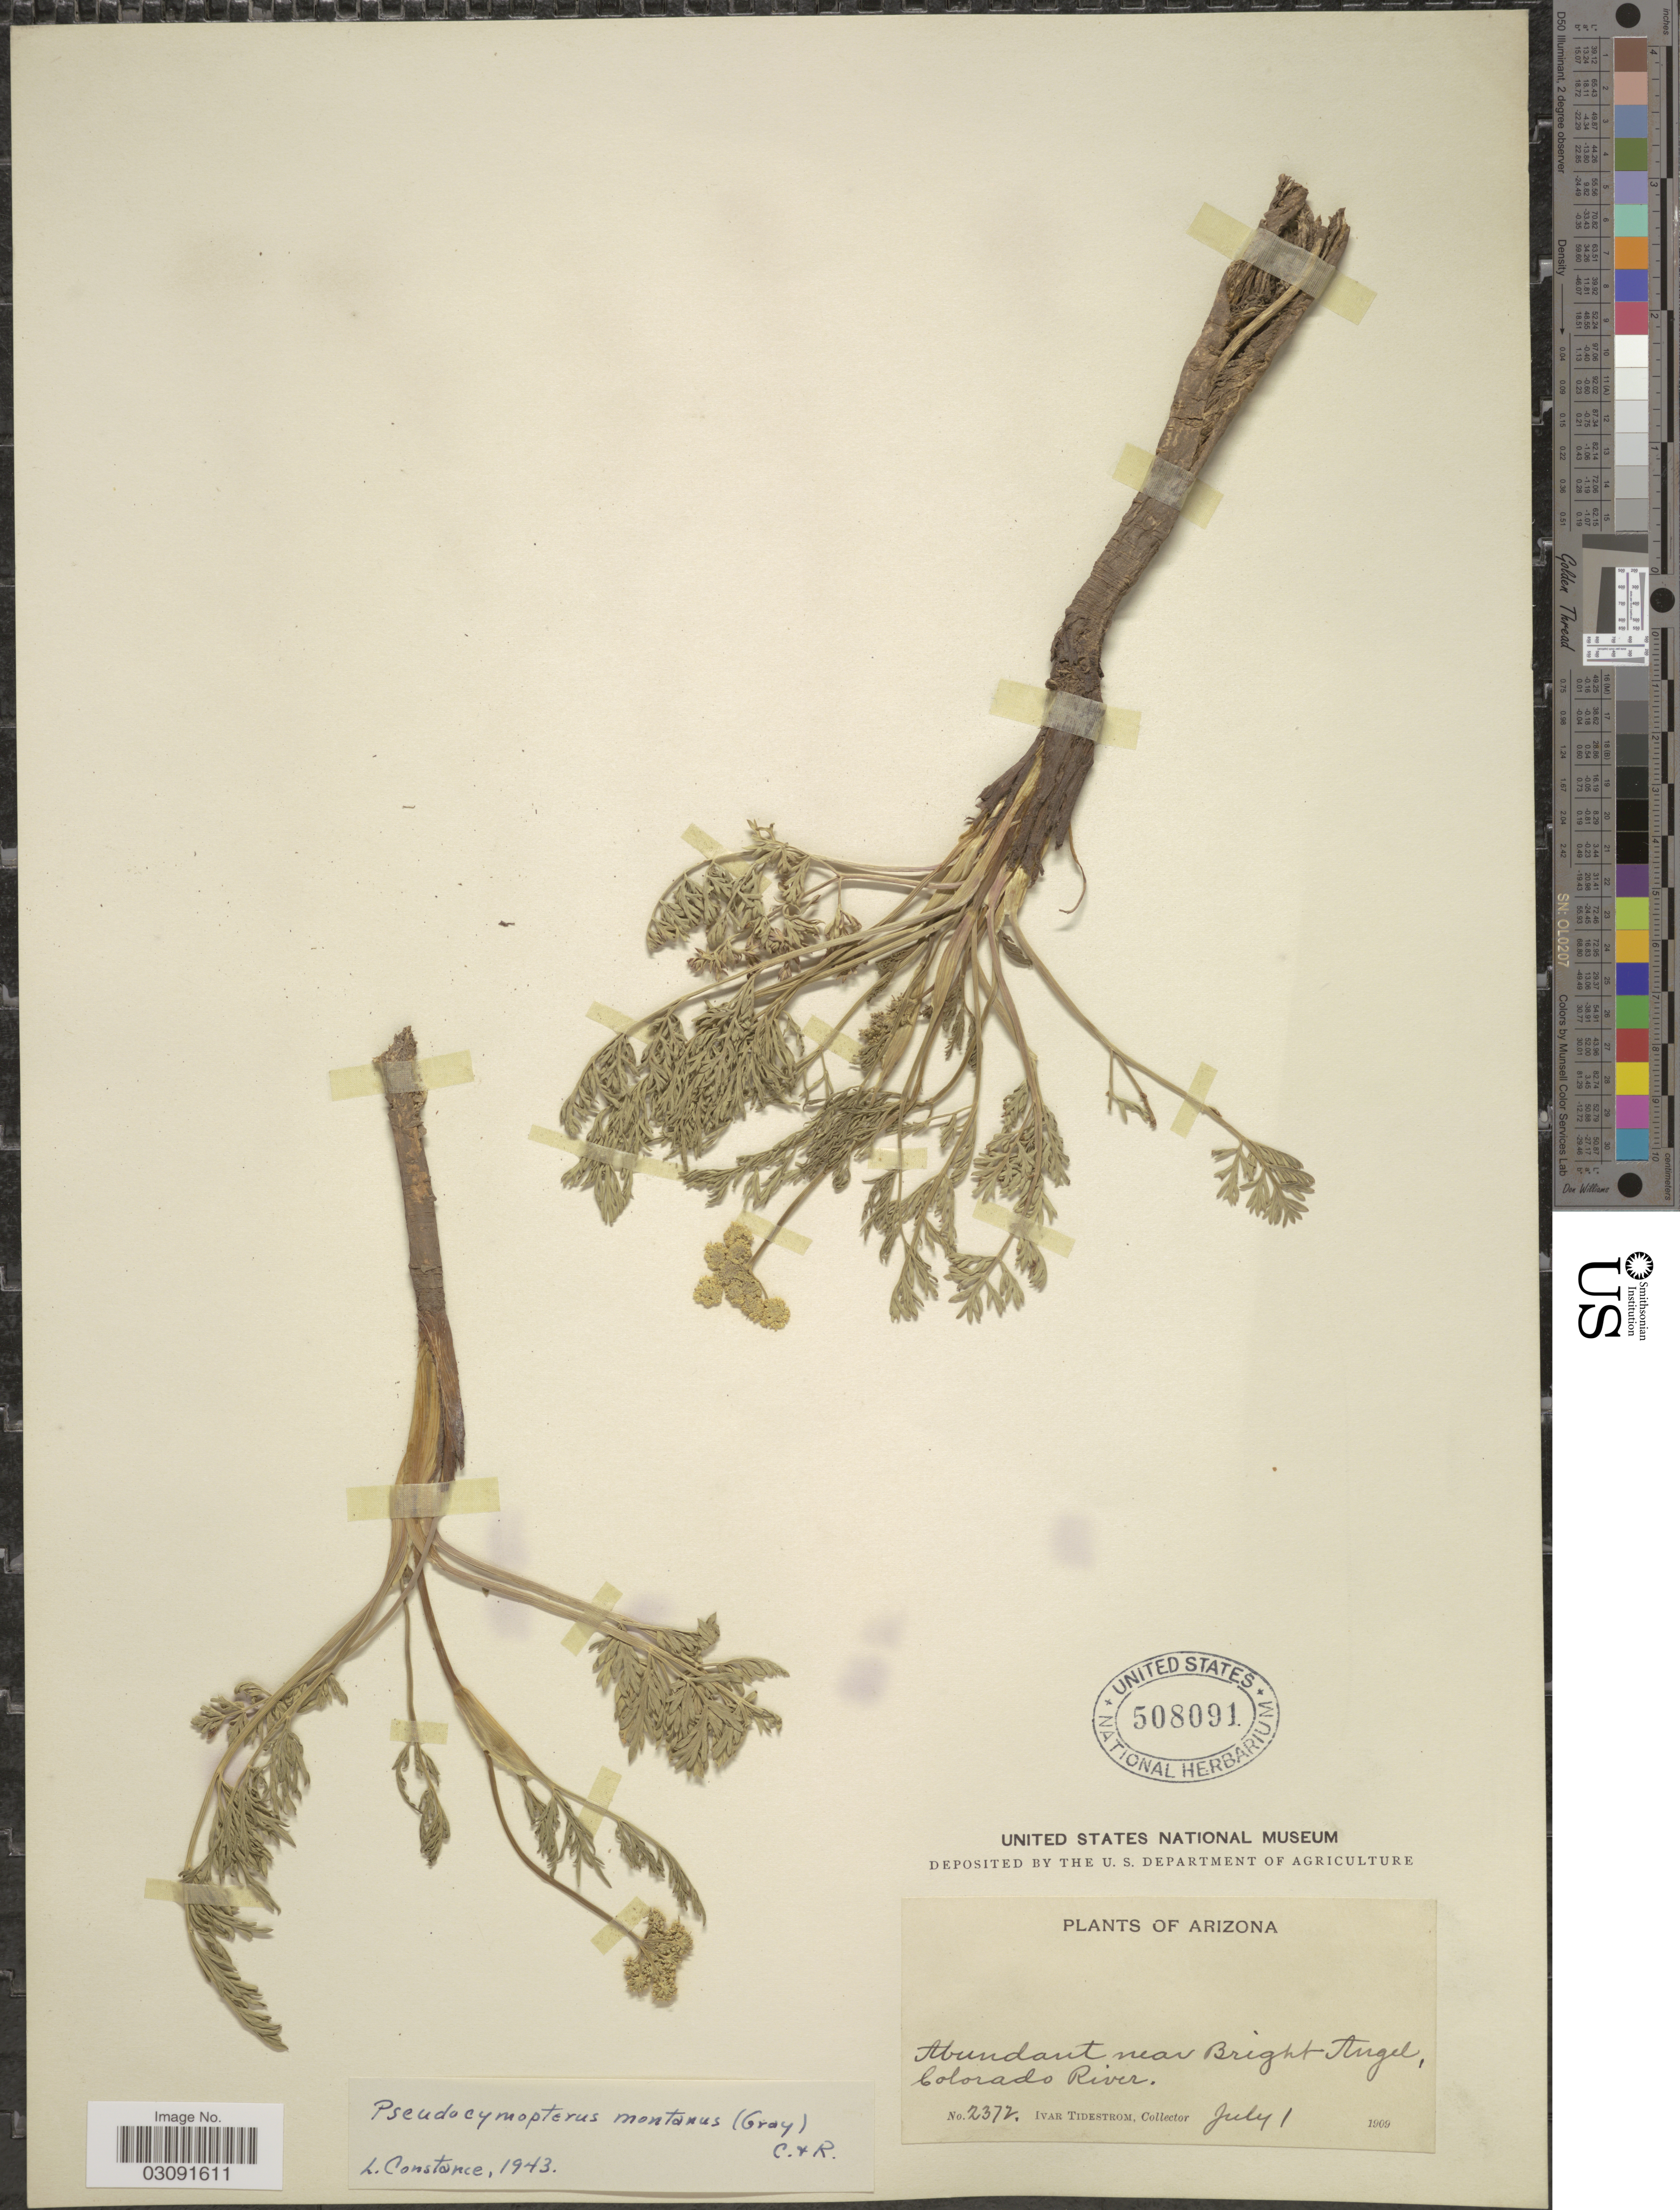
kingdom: Plantae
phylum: Tracheophyta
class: Magnoliopsida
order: Apiales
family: Apiaceae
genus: Pseudocymopterus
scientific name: Pseudocymopterus montanus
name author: (A. Gray) J.M. Coult. & Rose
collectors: I. F. Tidestrom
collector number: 2372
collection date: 1909-07-01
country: United States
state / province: Arizona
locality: Abundant near Bright Angel, Colorado River.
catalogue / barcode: US 508091